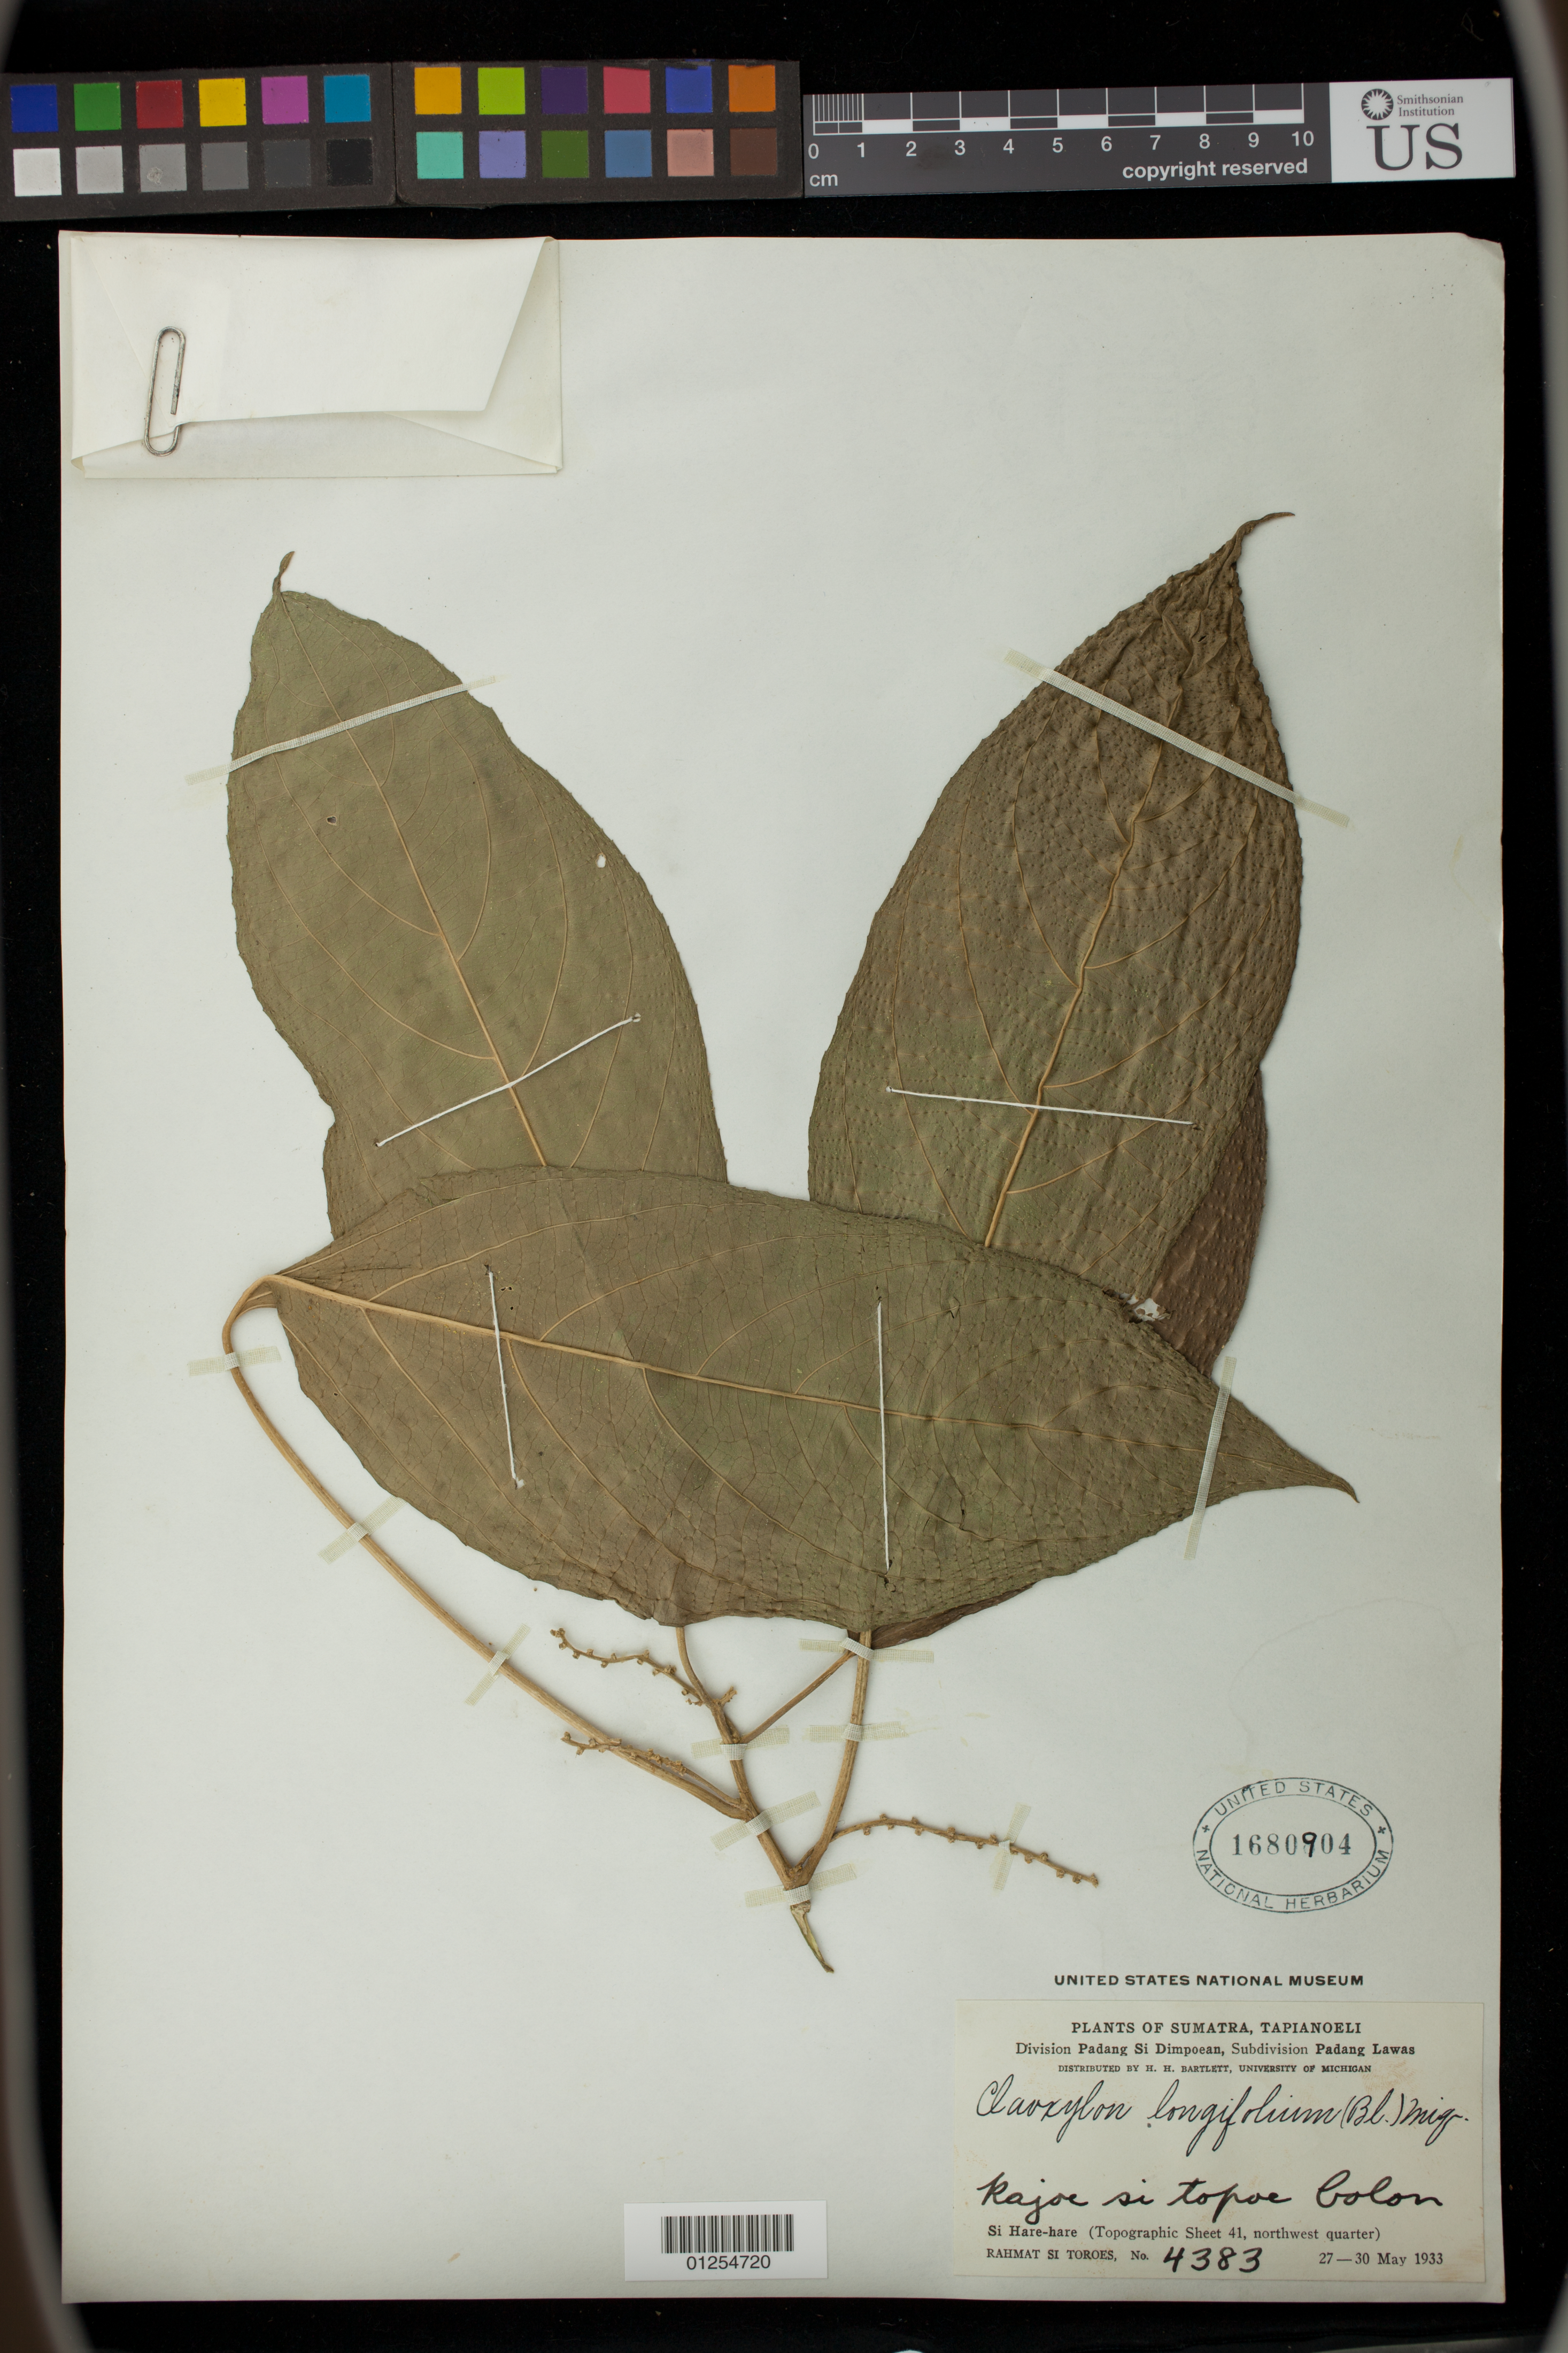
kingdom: Plantae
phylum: Tracheophyta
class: Magnoliopsida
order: Malpighiales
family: Euphorbiaceae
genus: Claoxylon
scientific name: Claoxylon longifolium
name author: (Blume) Endl. & Hassk.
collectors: Rahmat Si Boeea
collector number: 4383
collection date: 1933-05-27/1933-05-30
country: Indonesia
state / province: Sumatra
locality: Tapianoeli. Division Padang Si Dimpoean, Subdivision Padang Lawas. Si Hare-hare. Rajoe si topoe bolon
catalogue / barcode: US 1680904